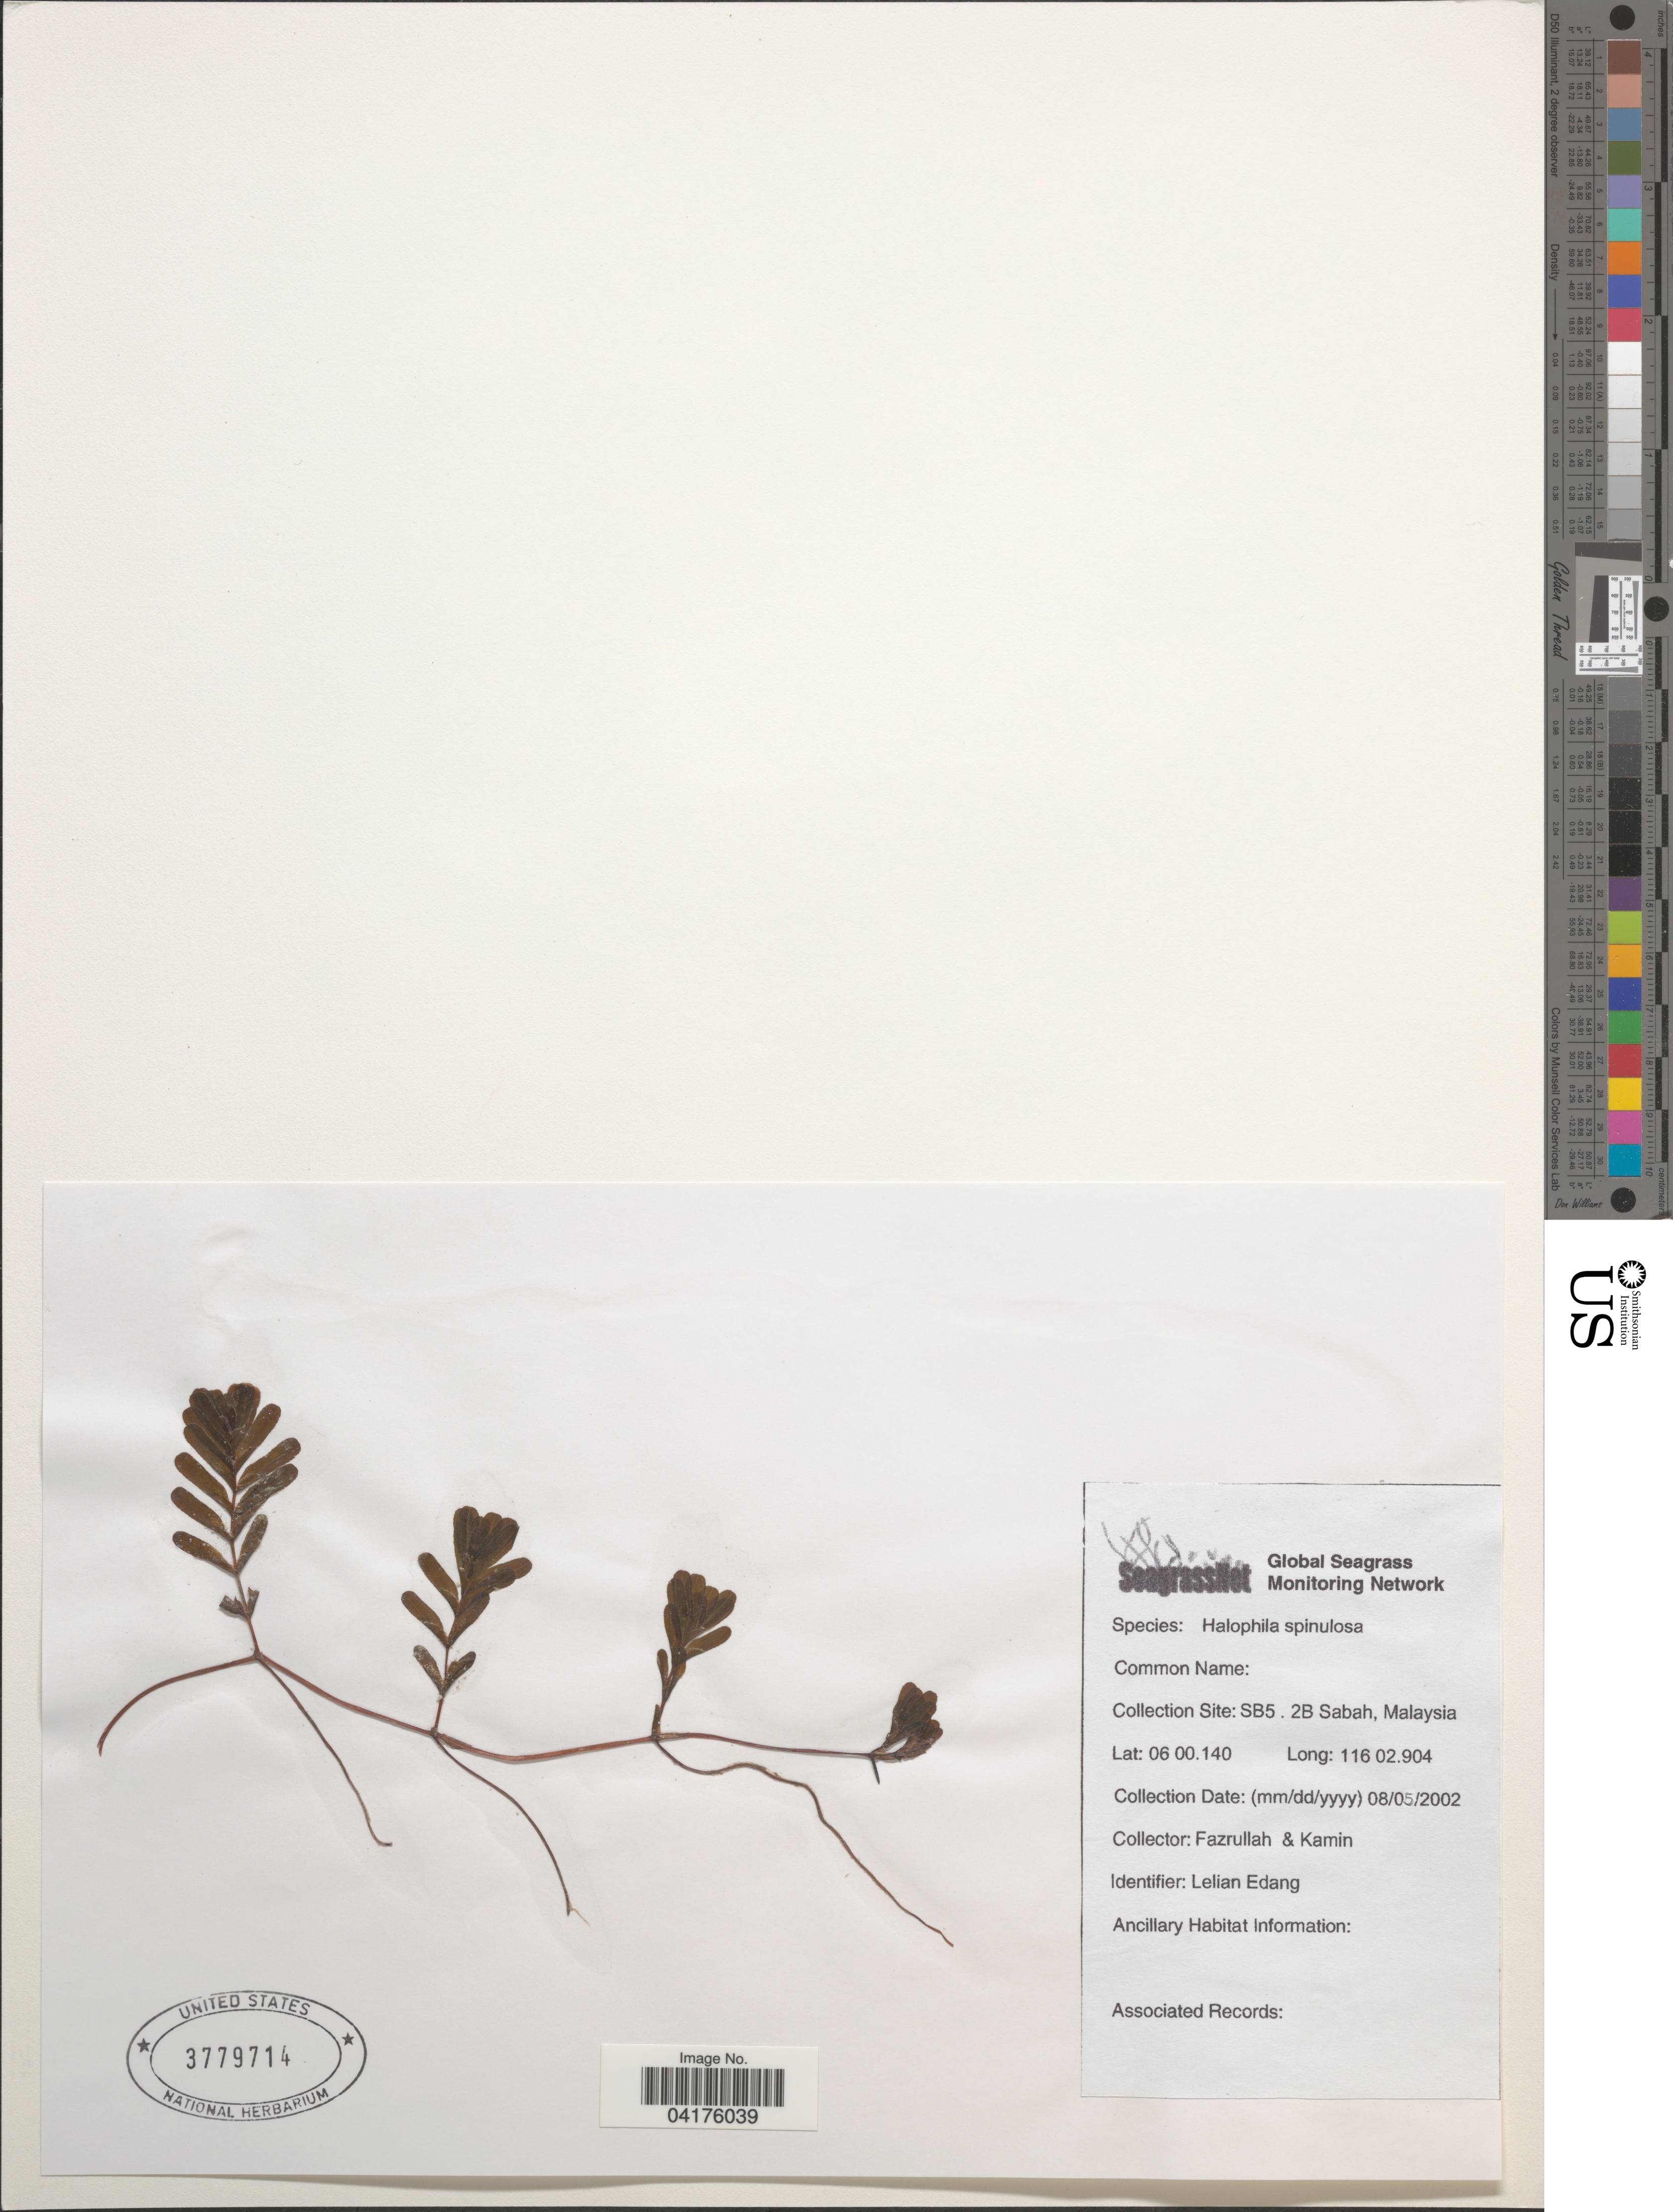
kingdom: Plantae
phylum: Tracheophyta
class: Liliopsida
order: Alismatales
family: Hydrocharitaceae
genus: Halophila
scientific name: Halophila spinulosa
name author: (R. Br.) Asch.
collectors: Fazrullah & Kamin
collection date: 2002-08-05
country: Malaysia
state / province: Sabah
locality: SB5, 2B Sabah.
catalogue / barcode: US 3779714